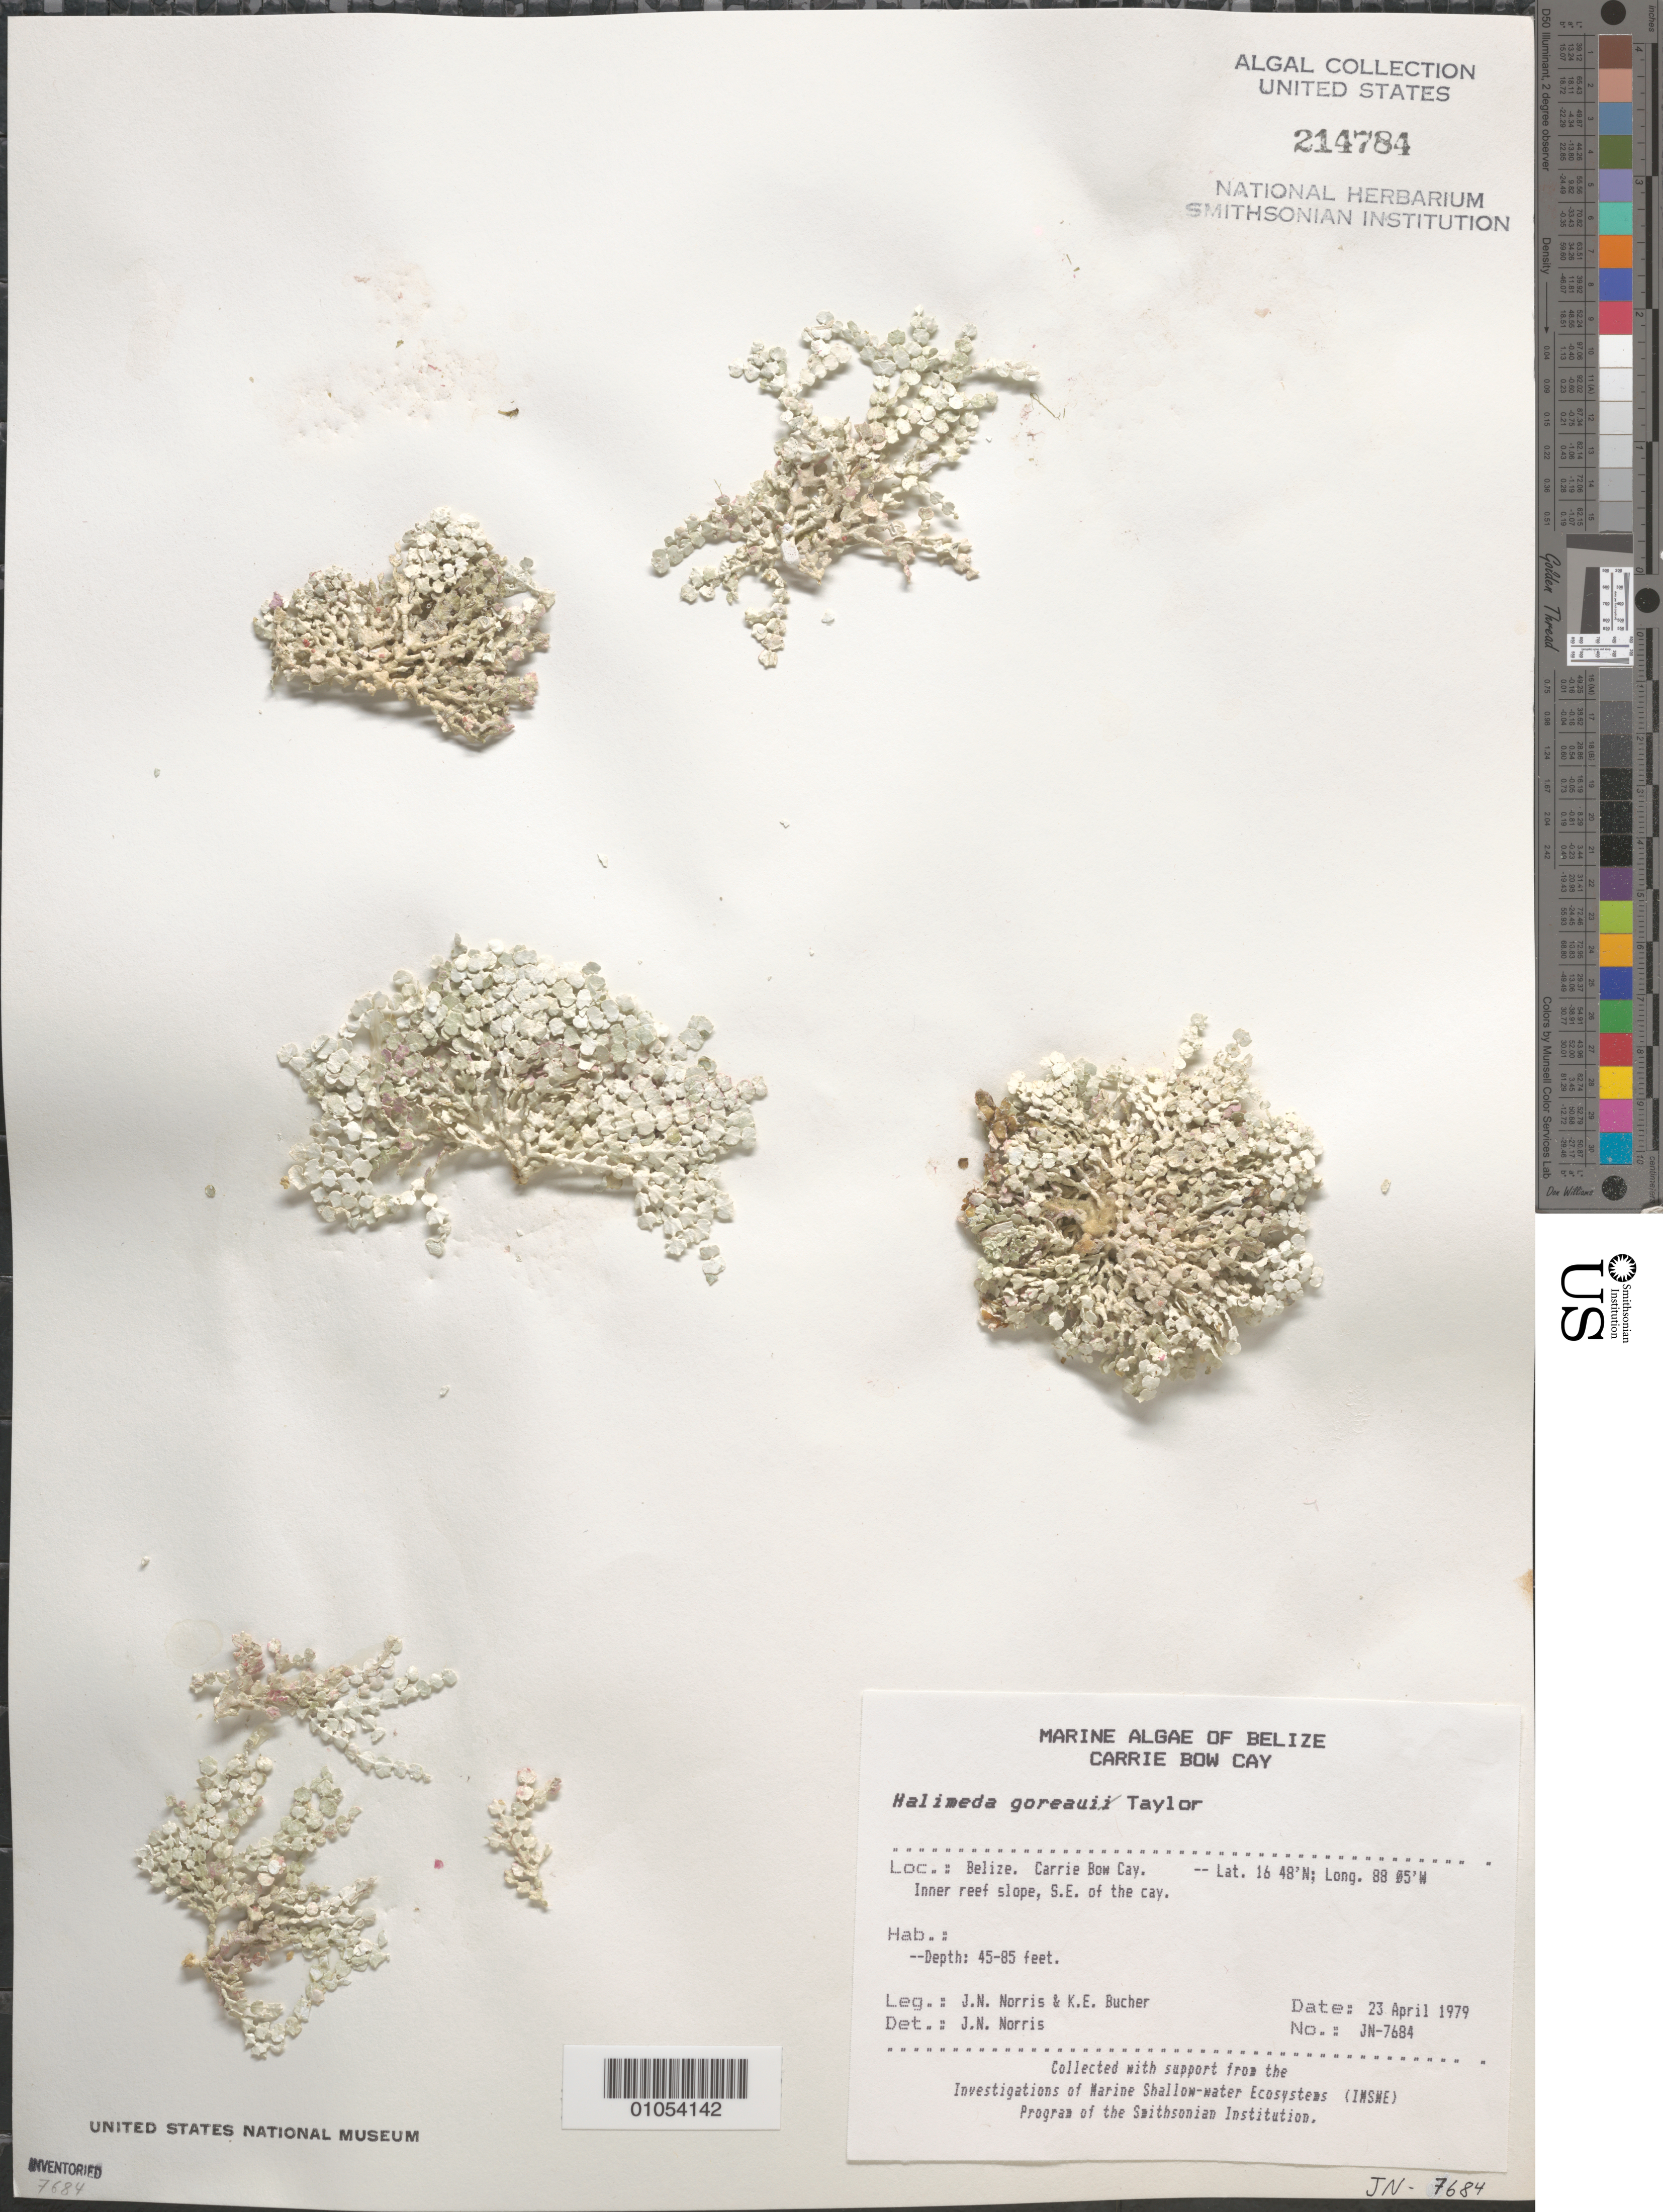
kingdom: Plantae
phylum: Chlorophyta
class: Ulvophyceae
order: Bryopsidales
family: Halimedaceae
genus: Halimeda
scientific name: Halimeda goreaui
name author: W.R. Taylor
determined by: Norris, James N.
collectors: J. N. Norris & K. E. Bucher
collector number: JN-7684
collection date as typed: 23 Apr 1979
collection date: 1979-04-23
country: Belize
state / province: Stann Creek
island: Carrie Bow Cay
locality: Southeast of Carrie Bow Cay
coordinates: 16 48'N, 88 05'W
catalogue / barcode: US 214784